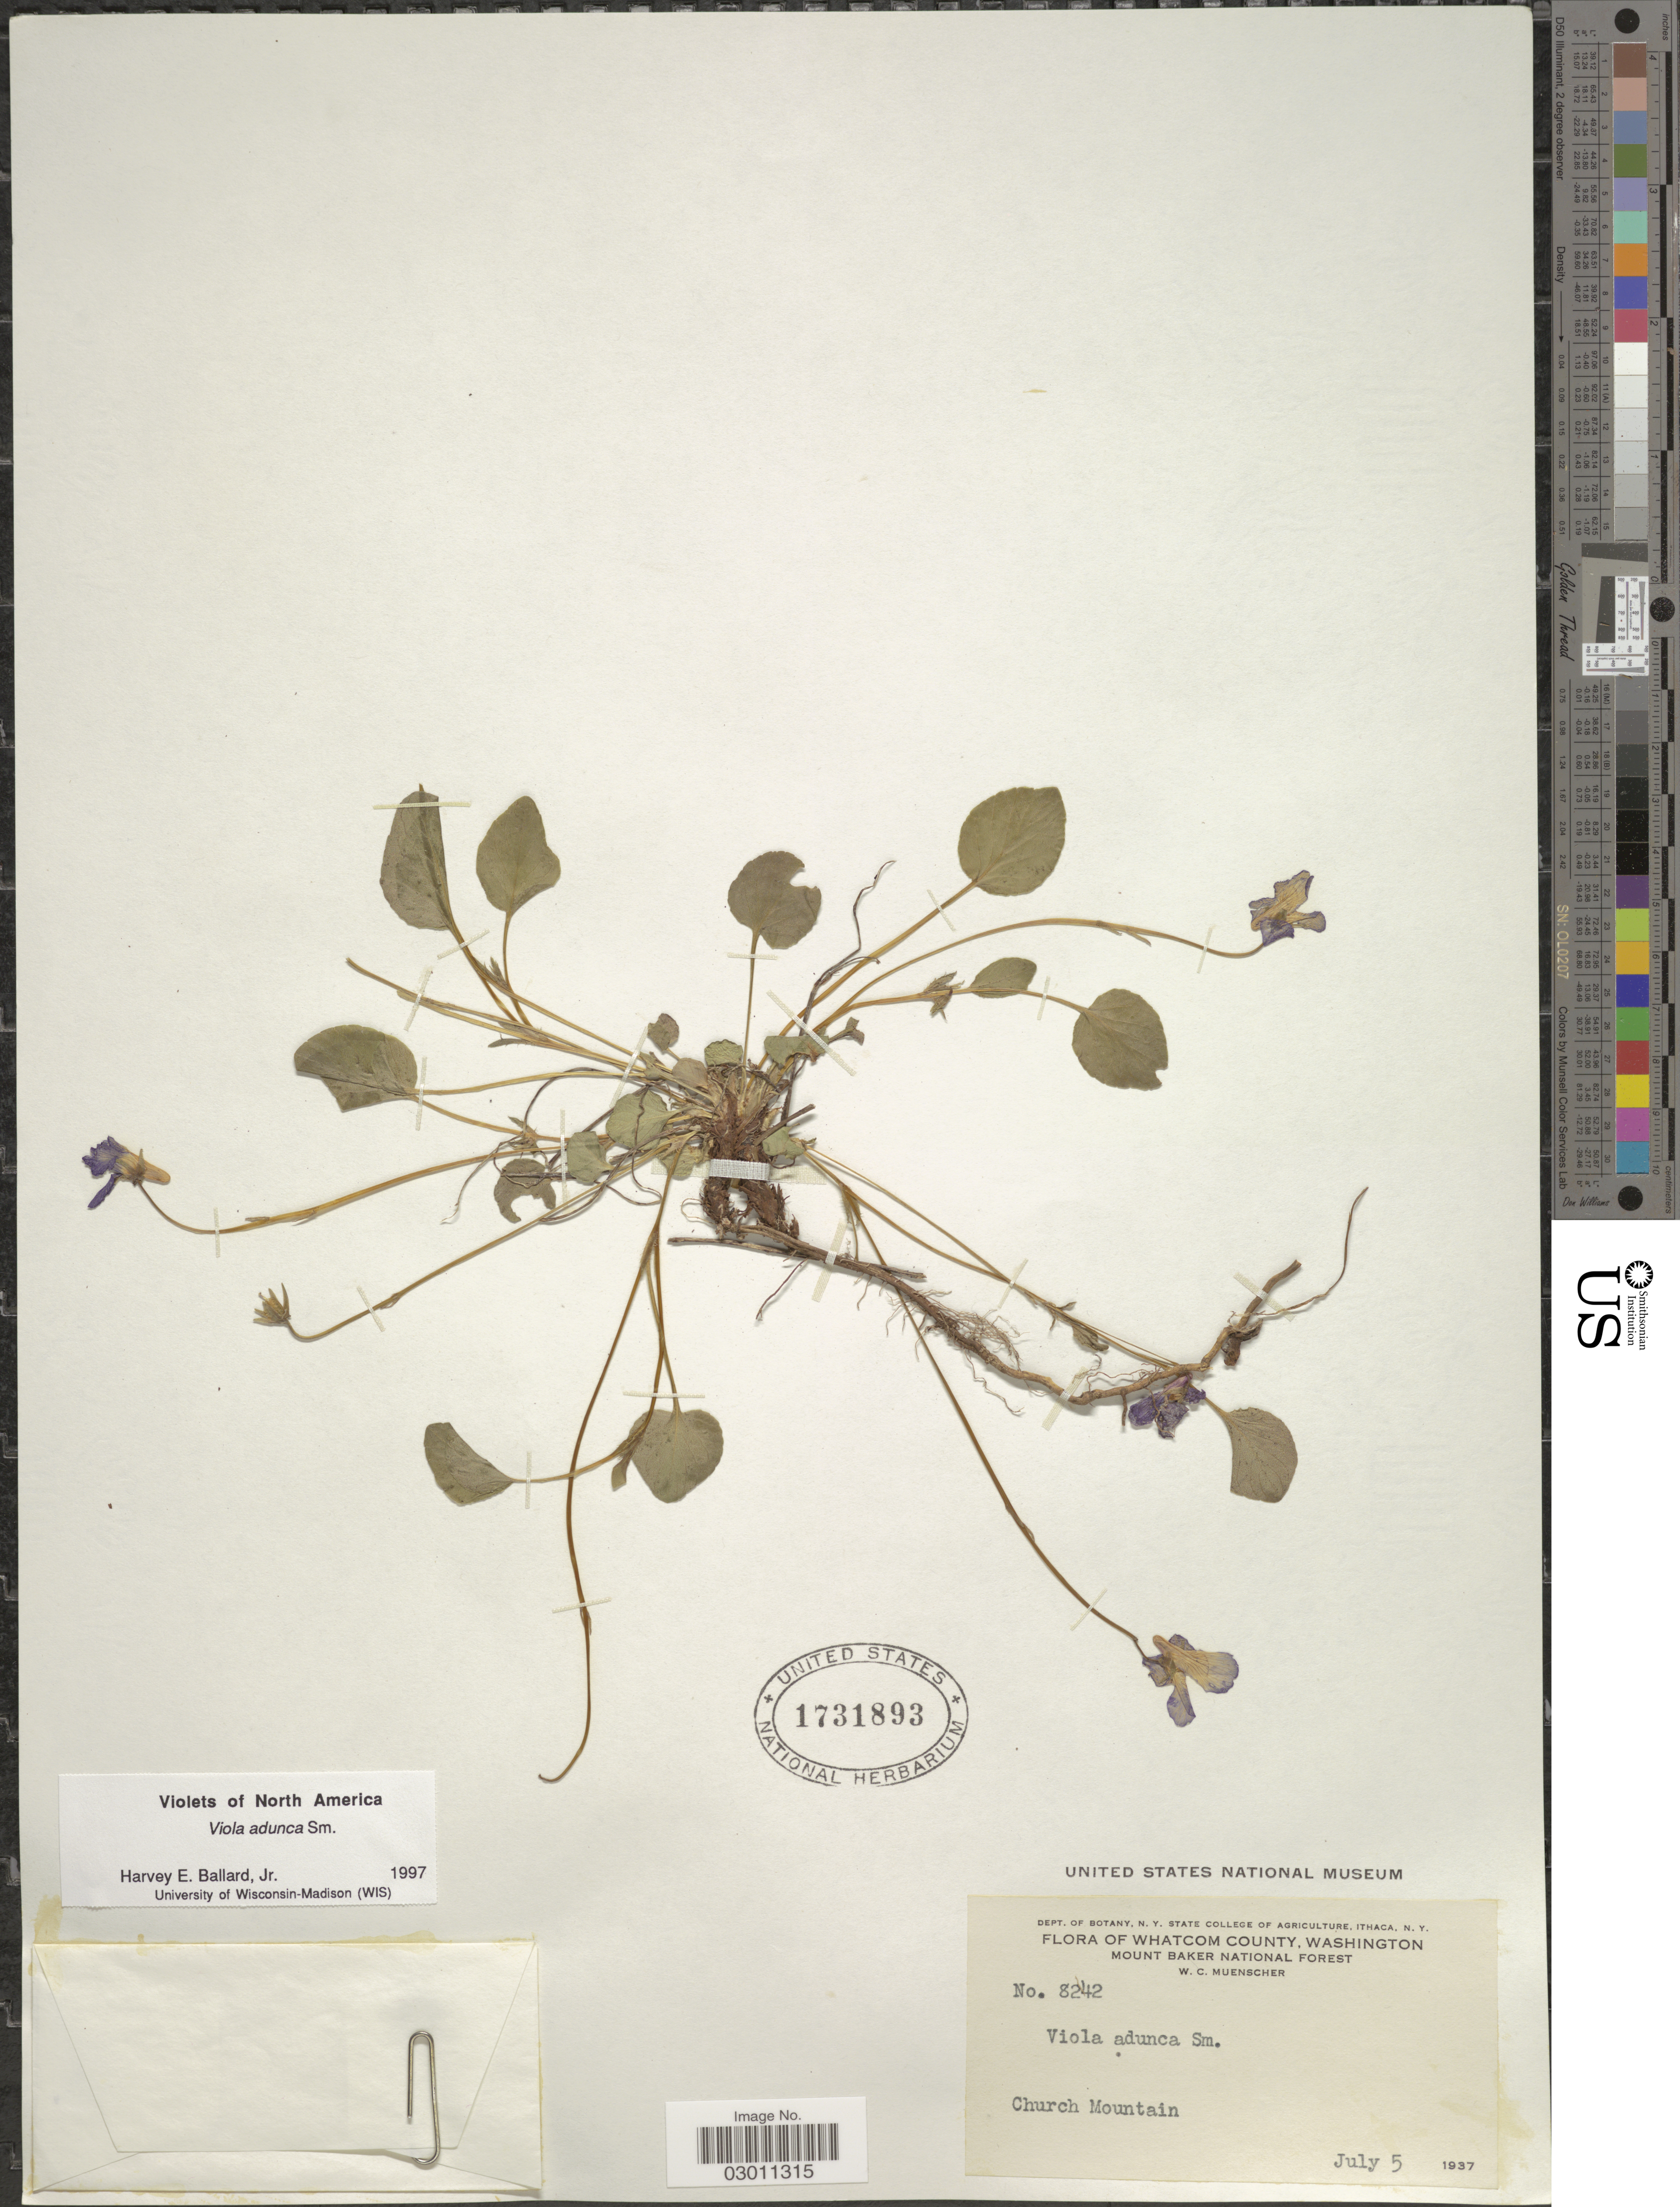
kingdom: Plantae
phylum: Tracheophyta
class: Magnoliopsida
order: Malpighiales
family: Violaceae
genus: Viola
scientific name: Viola adunca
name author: Sm.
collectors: W. Muenscher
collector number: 8242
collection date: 1937-07-05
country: United States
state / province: Washington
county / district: Whatcom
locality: Whatcom County. Mount Baker National Forest. Church Mountain.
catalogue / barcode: US 1731893